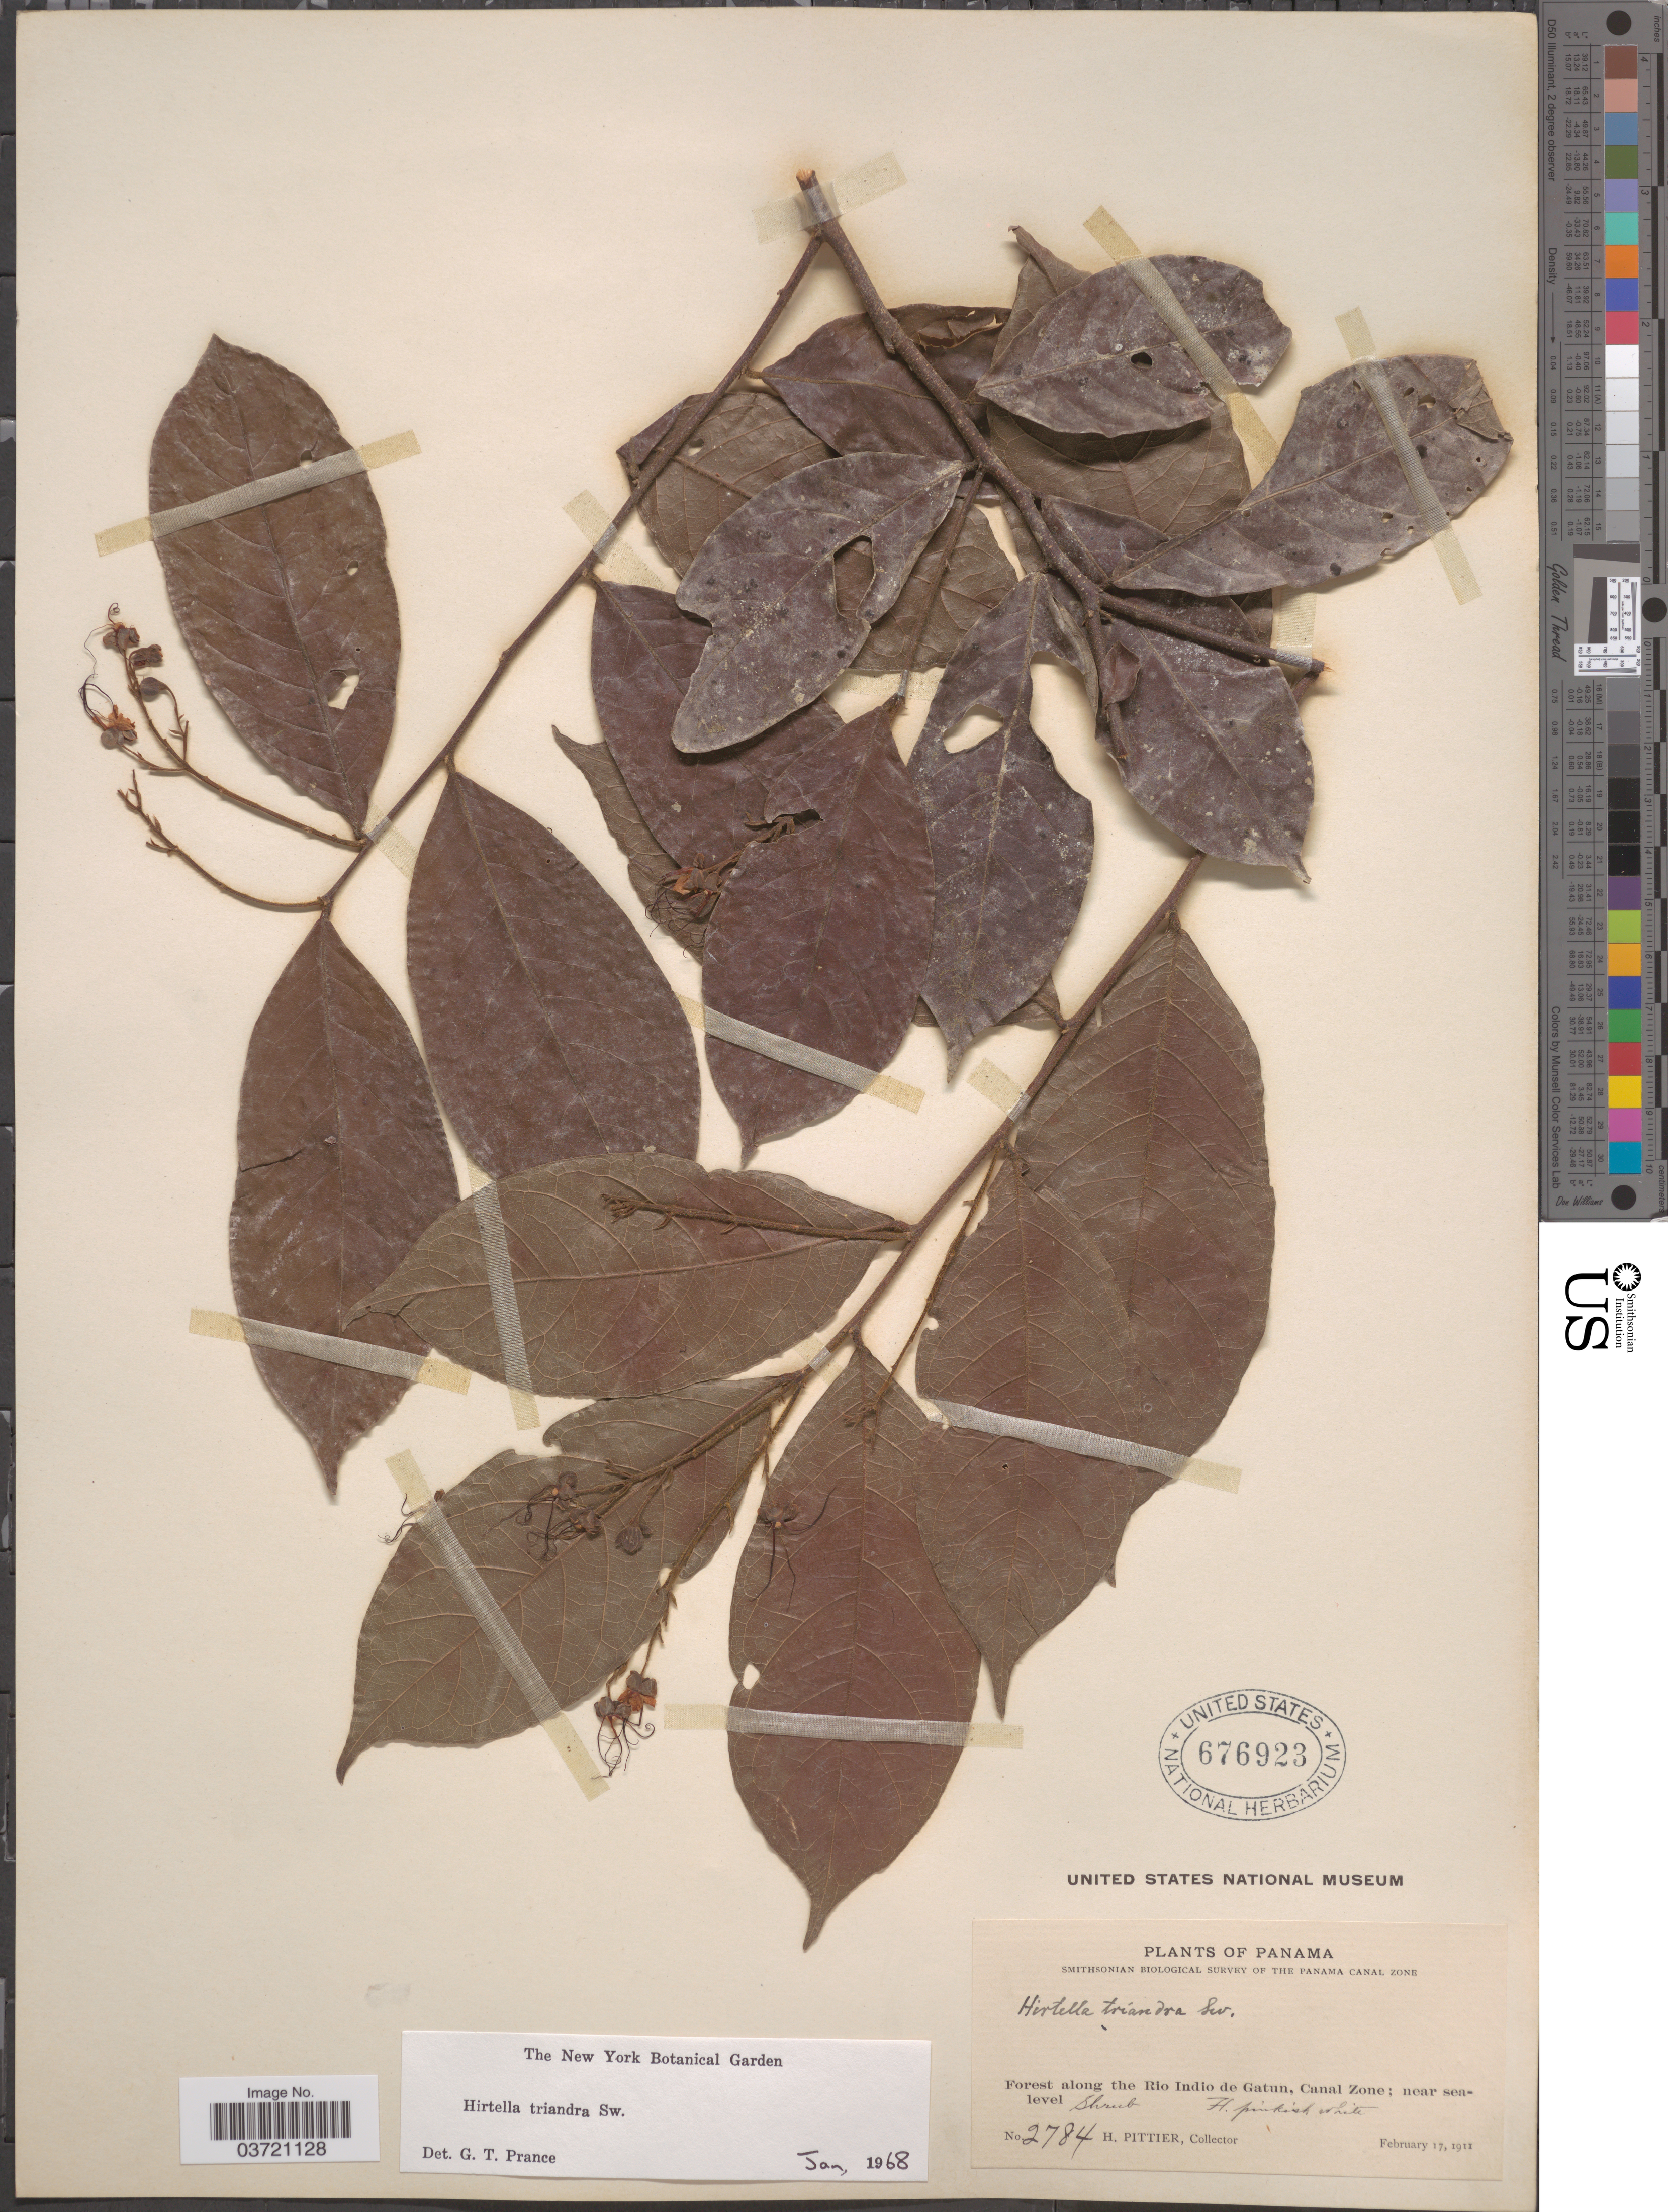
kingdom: Plantae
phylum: Tracheophyta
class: Magnoliopsida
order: Malpighiales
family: Chrysobalanaceae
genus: Hirtella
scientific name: Hirtella triandra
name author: Sw.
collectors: H. F. Pittier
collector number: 2784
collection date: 1911-02-17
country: Panama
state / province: Colón / Panamá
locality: Forest along the Rio Indio de Gatun, Canal Zone.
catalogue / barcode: US 676923